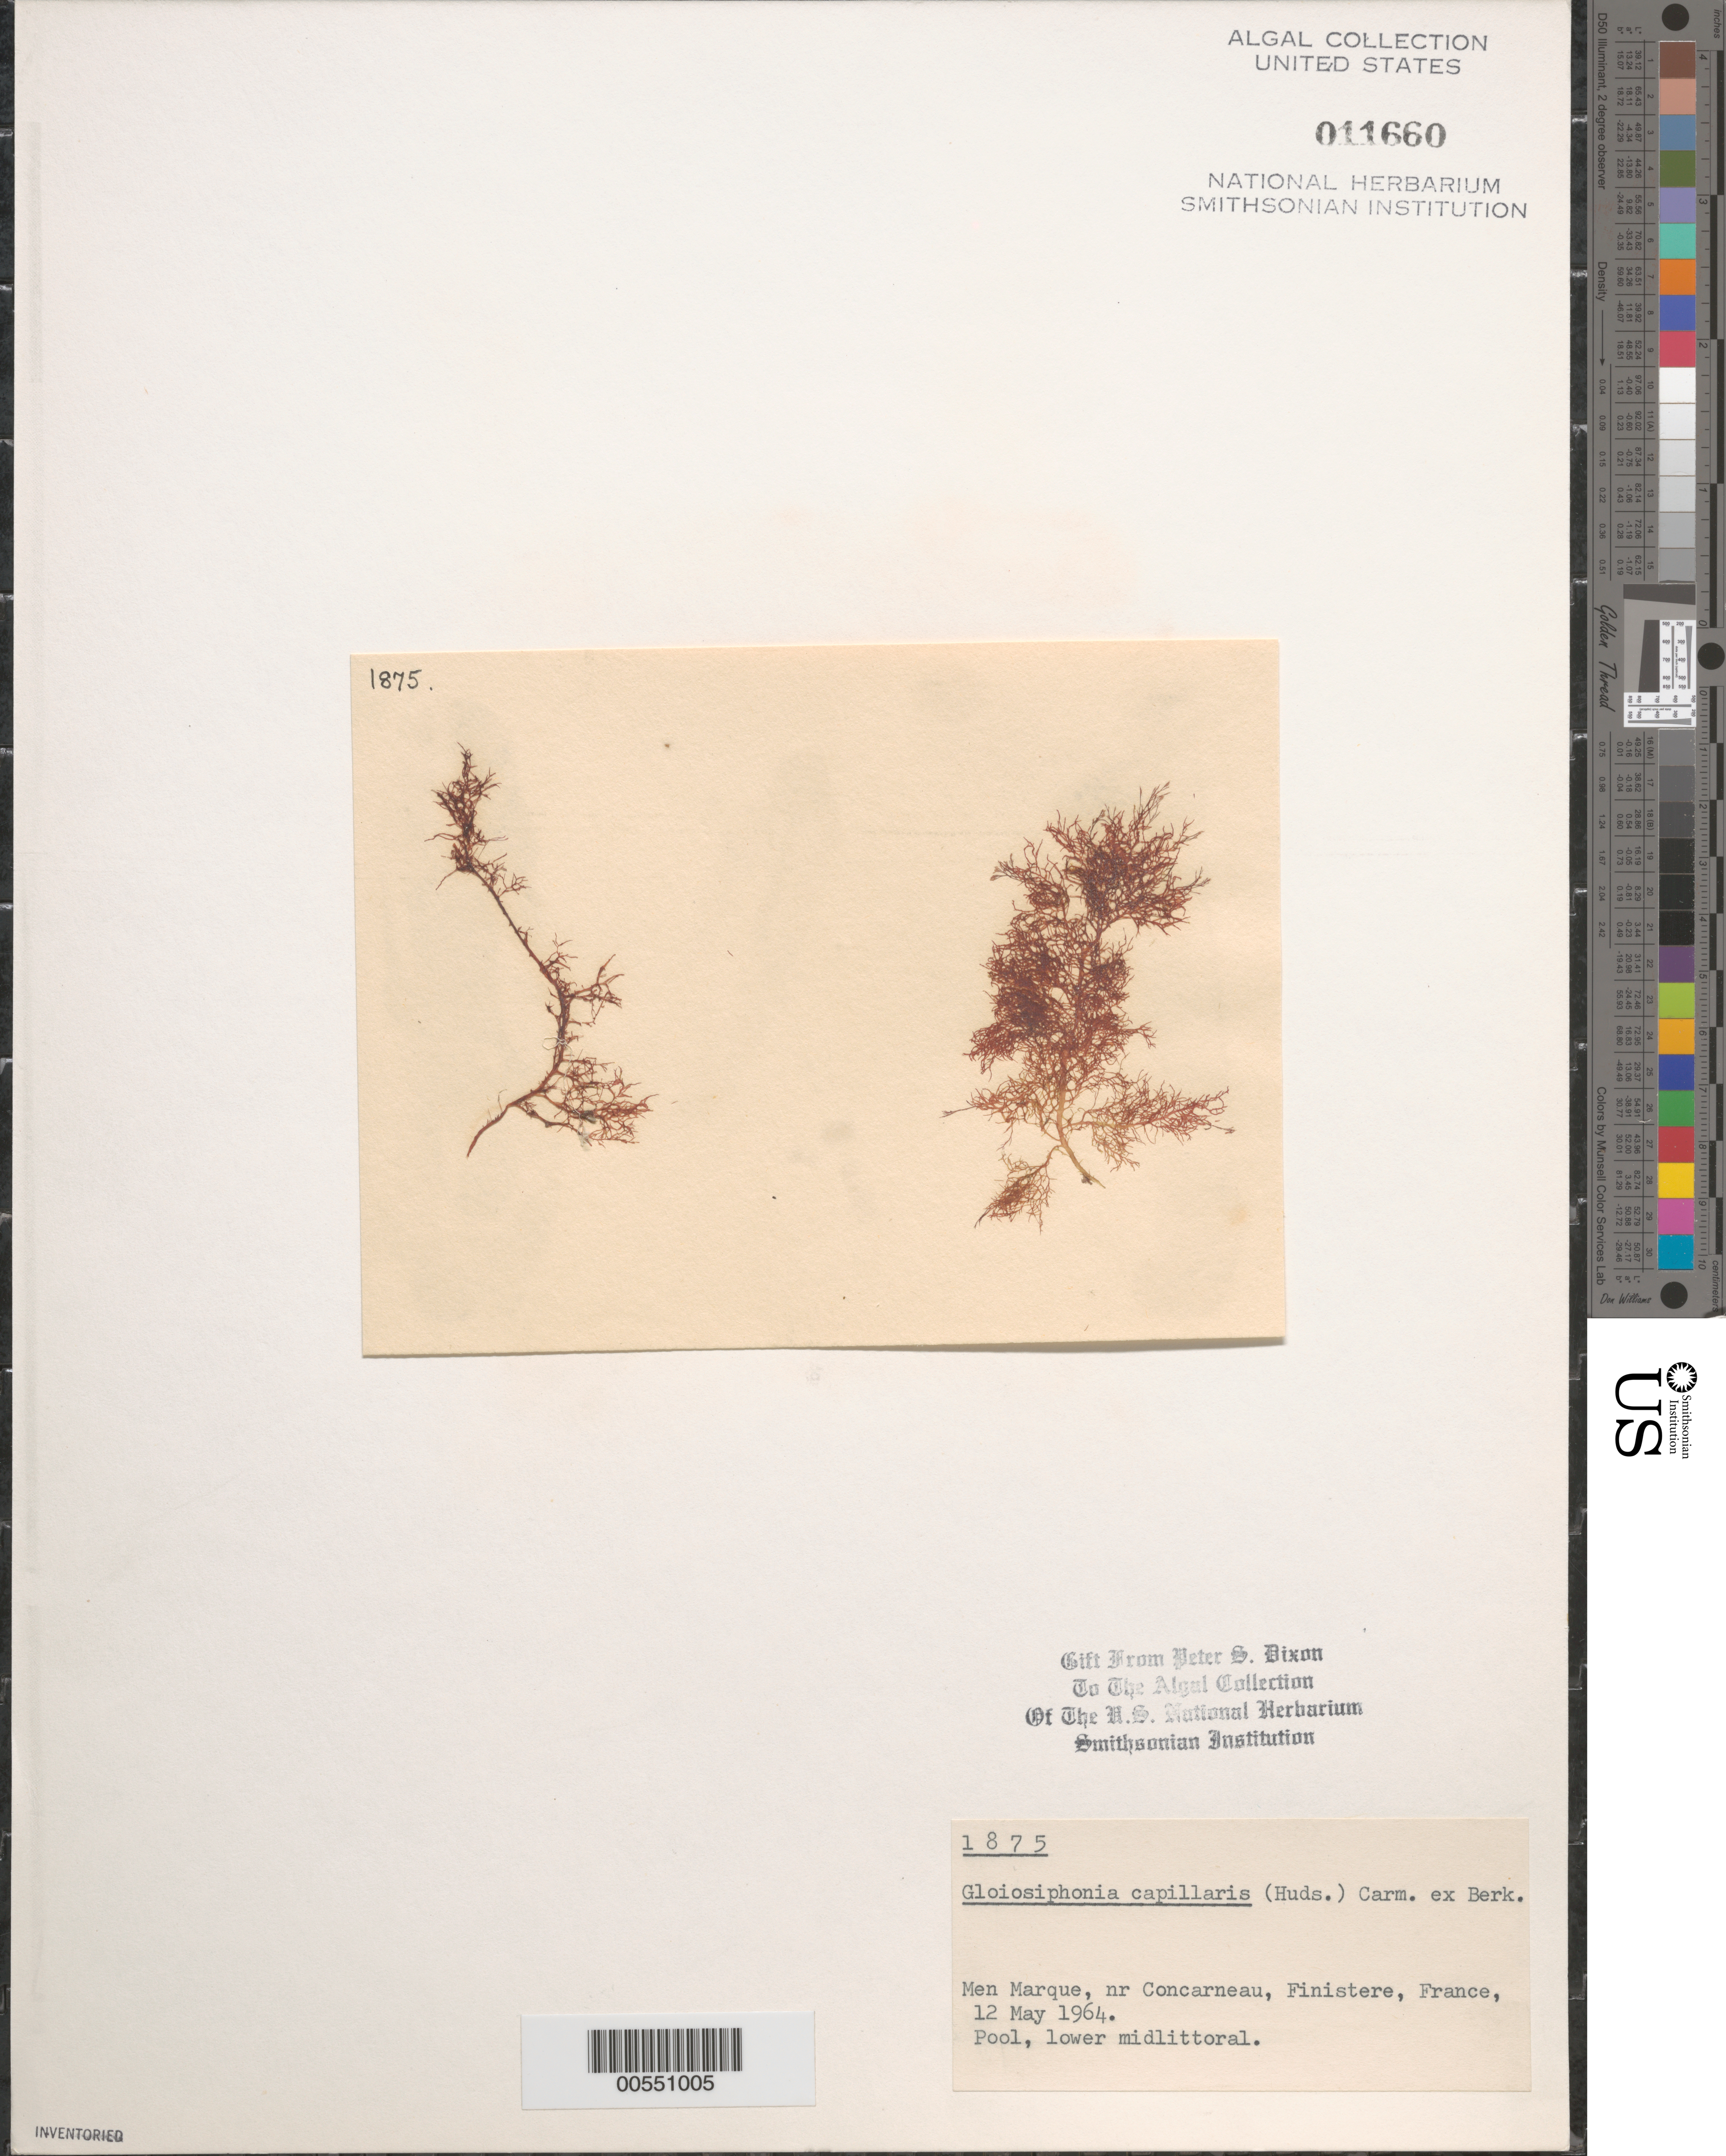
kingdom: Plantae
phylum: Rhodophyta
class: Florideophyceae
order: Gigartinales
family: Gloiosiphoniaceae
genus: Gloiosiphonia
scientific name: Gloiosiphonia capillaris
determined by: Dixon, P. S.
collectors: P. S. Dixon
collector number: PSD 1875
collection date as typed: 12 May 1964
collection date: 1964-05-12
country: France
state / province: Bretagne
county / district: Finistère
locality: Men marque, near concarneau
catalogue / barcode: US 11660